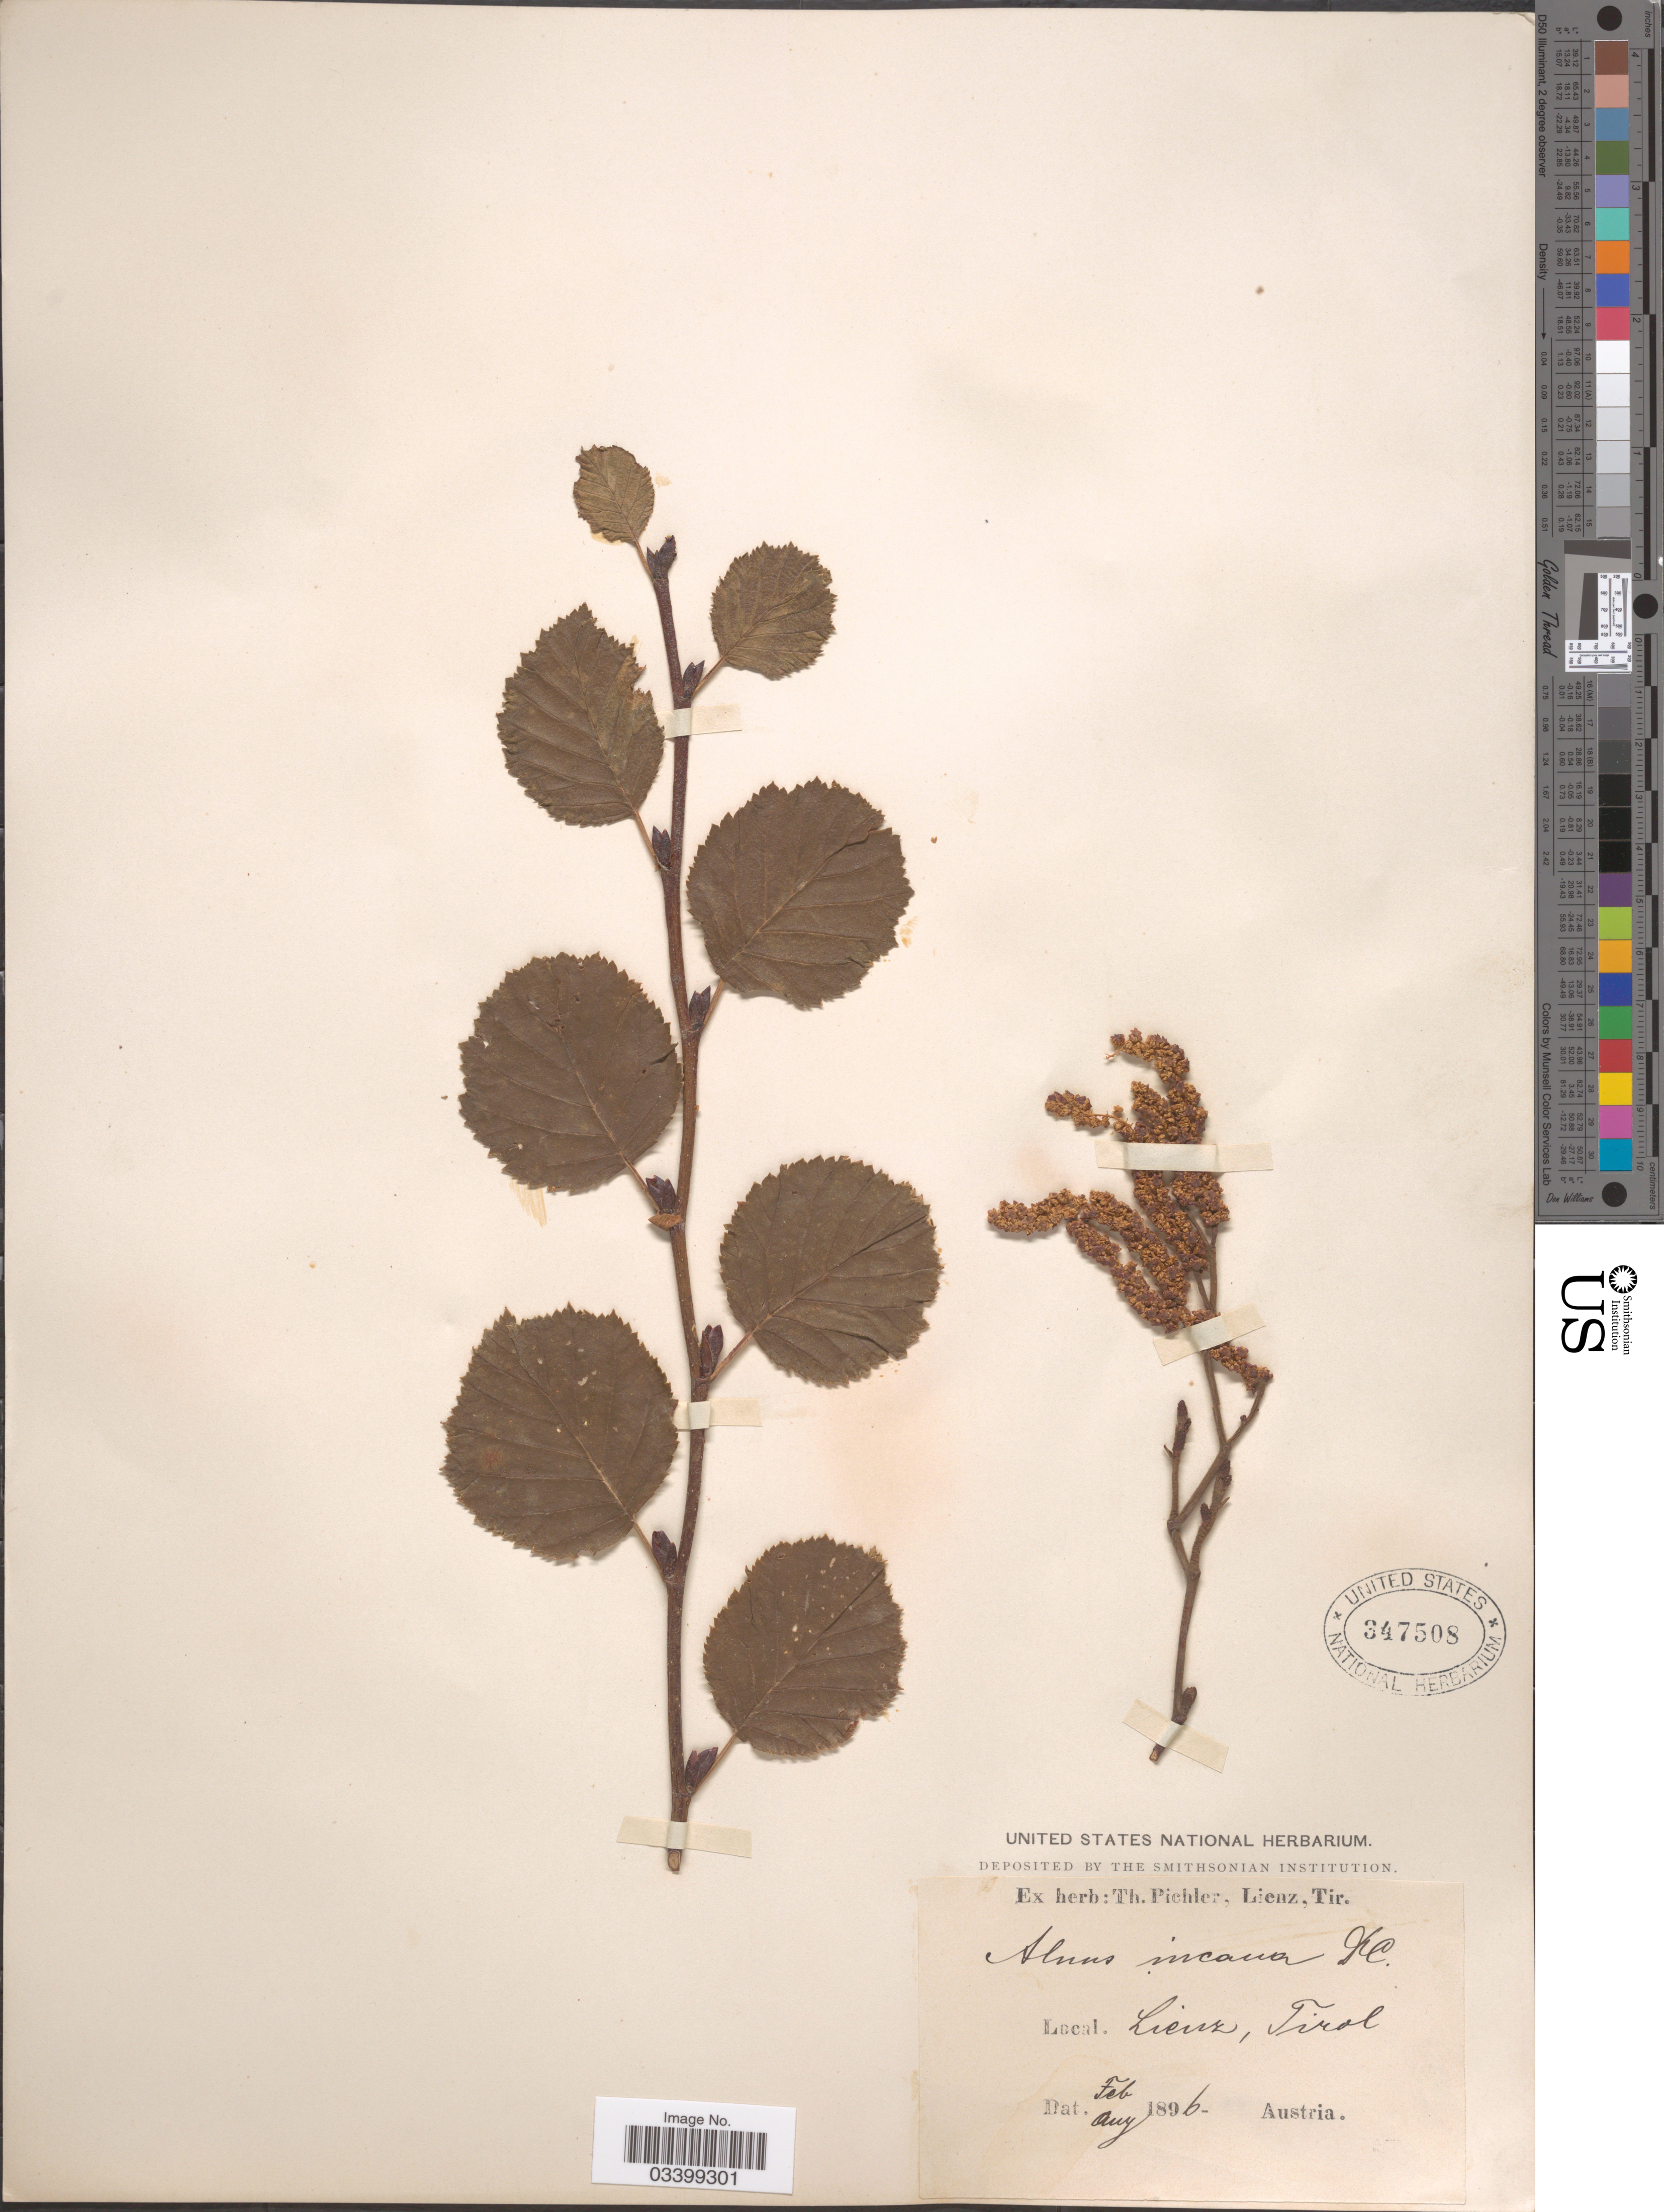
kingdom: Plantae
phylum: Tracheophyta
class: Magnoliopsida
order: Fagales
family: Betulaceae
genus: Alnus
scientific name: Alnus incana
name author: (L.) Moench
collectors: ex herb. T. Pichler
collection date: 1896-02/1896-08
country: Austria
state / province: Tirol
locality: Lienz.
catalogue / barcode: US 347508